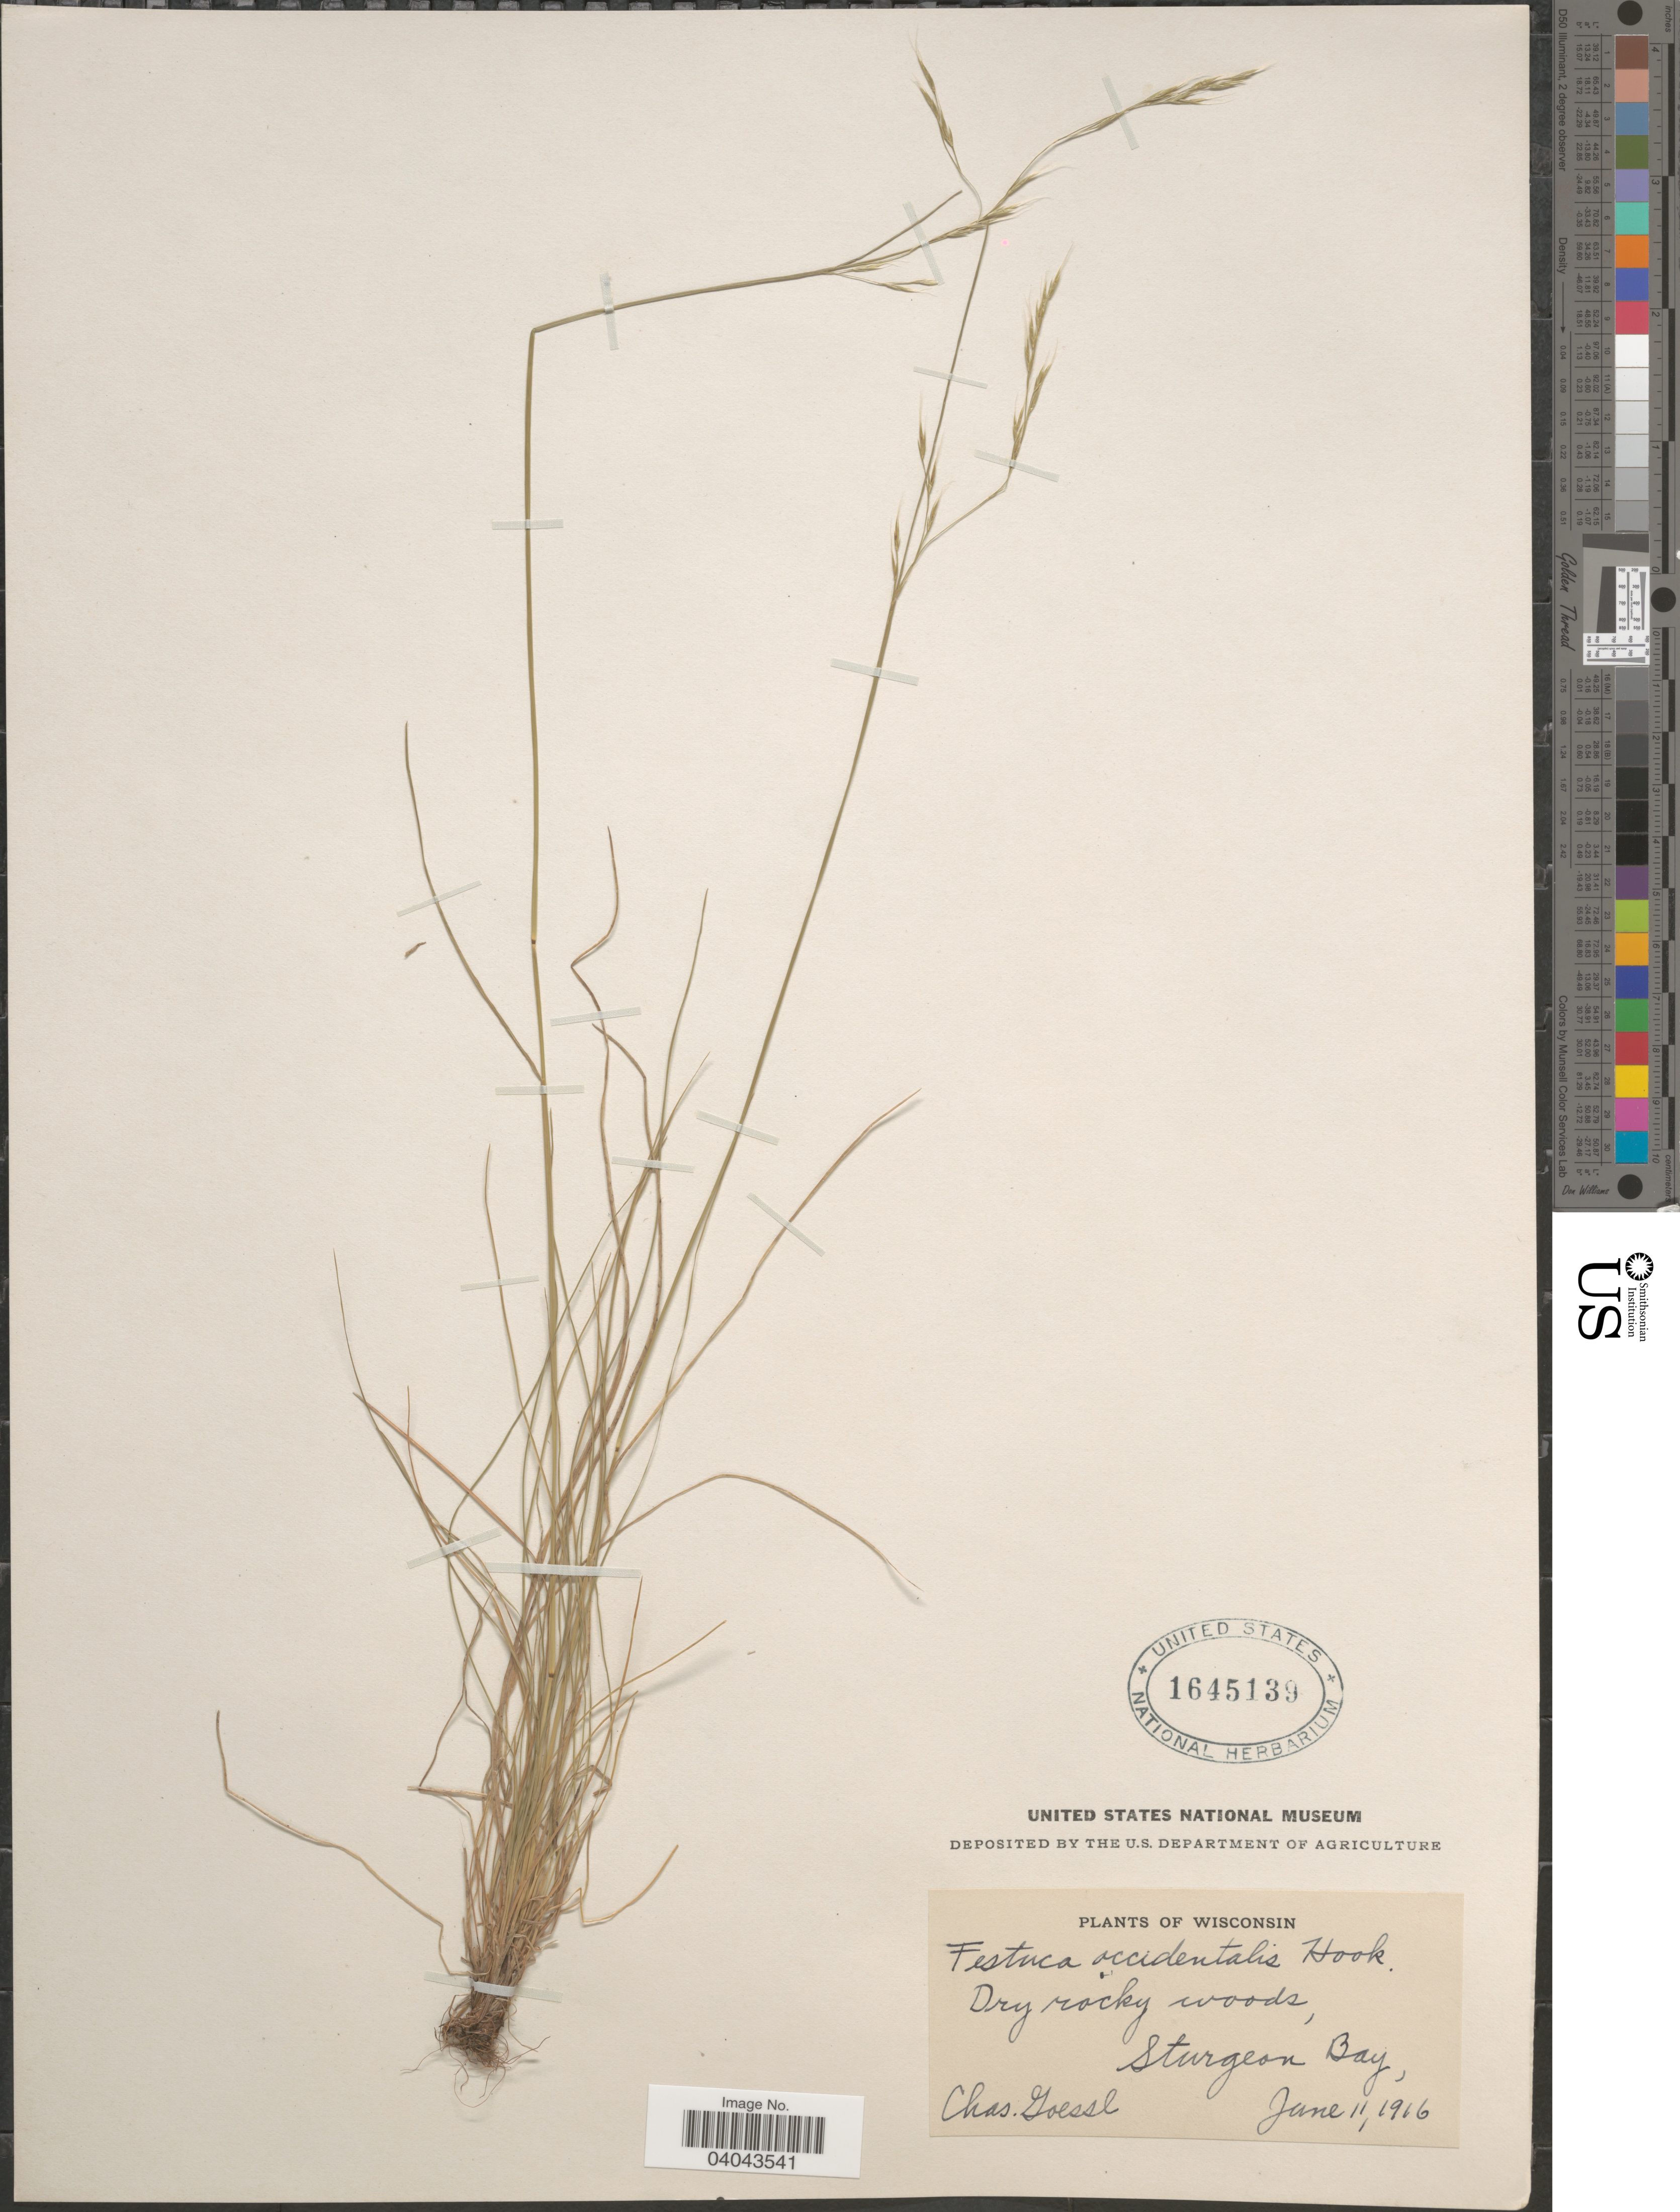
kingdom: Plantae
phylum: Tracheophyta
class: Liliopsida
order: Poales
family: Poaceae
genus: Festuca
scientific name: Festuca occidentalis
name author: Hook.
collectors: C. Goessl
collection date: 1916-06-11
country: United States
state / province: Wisconsin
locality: Sturgeon Bay.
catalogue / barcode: US 1645139